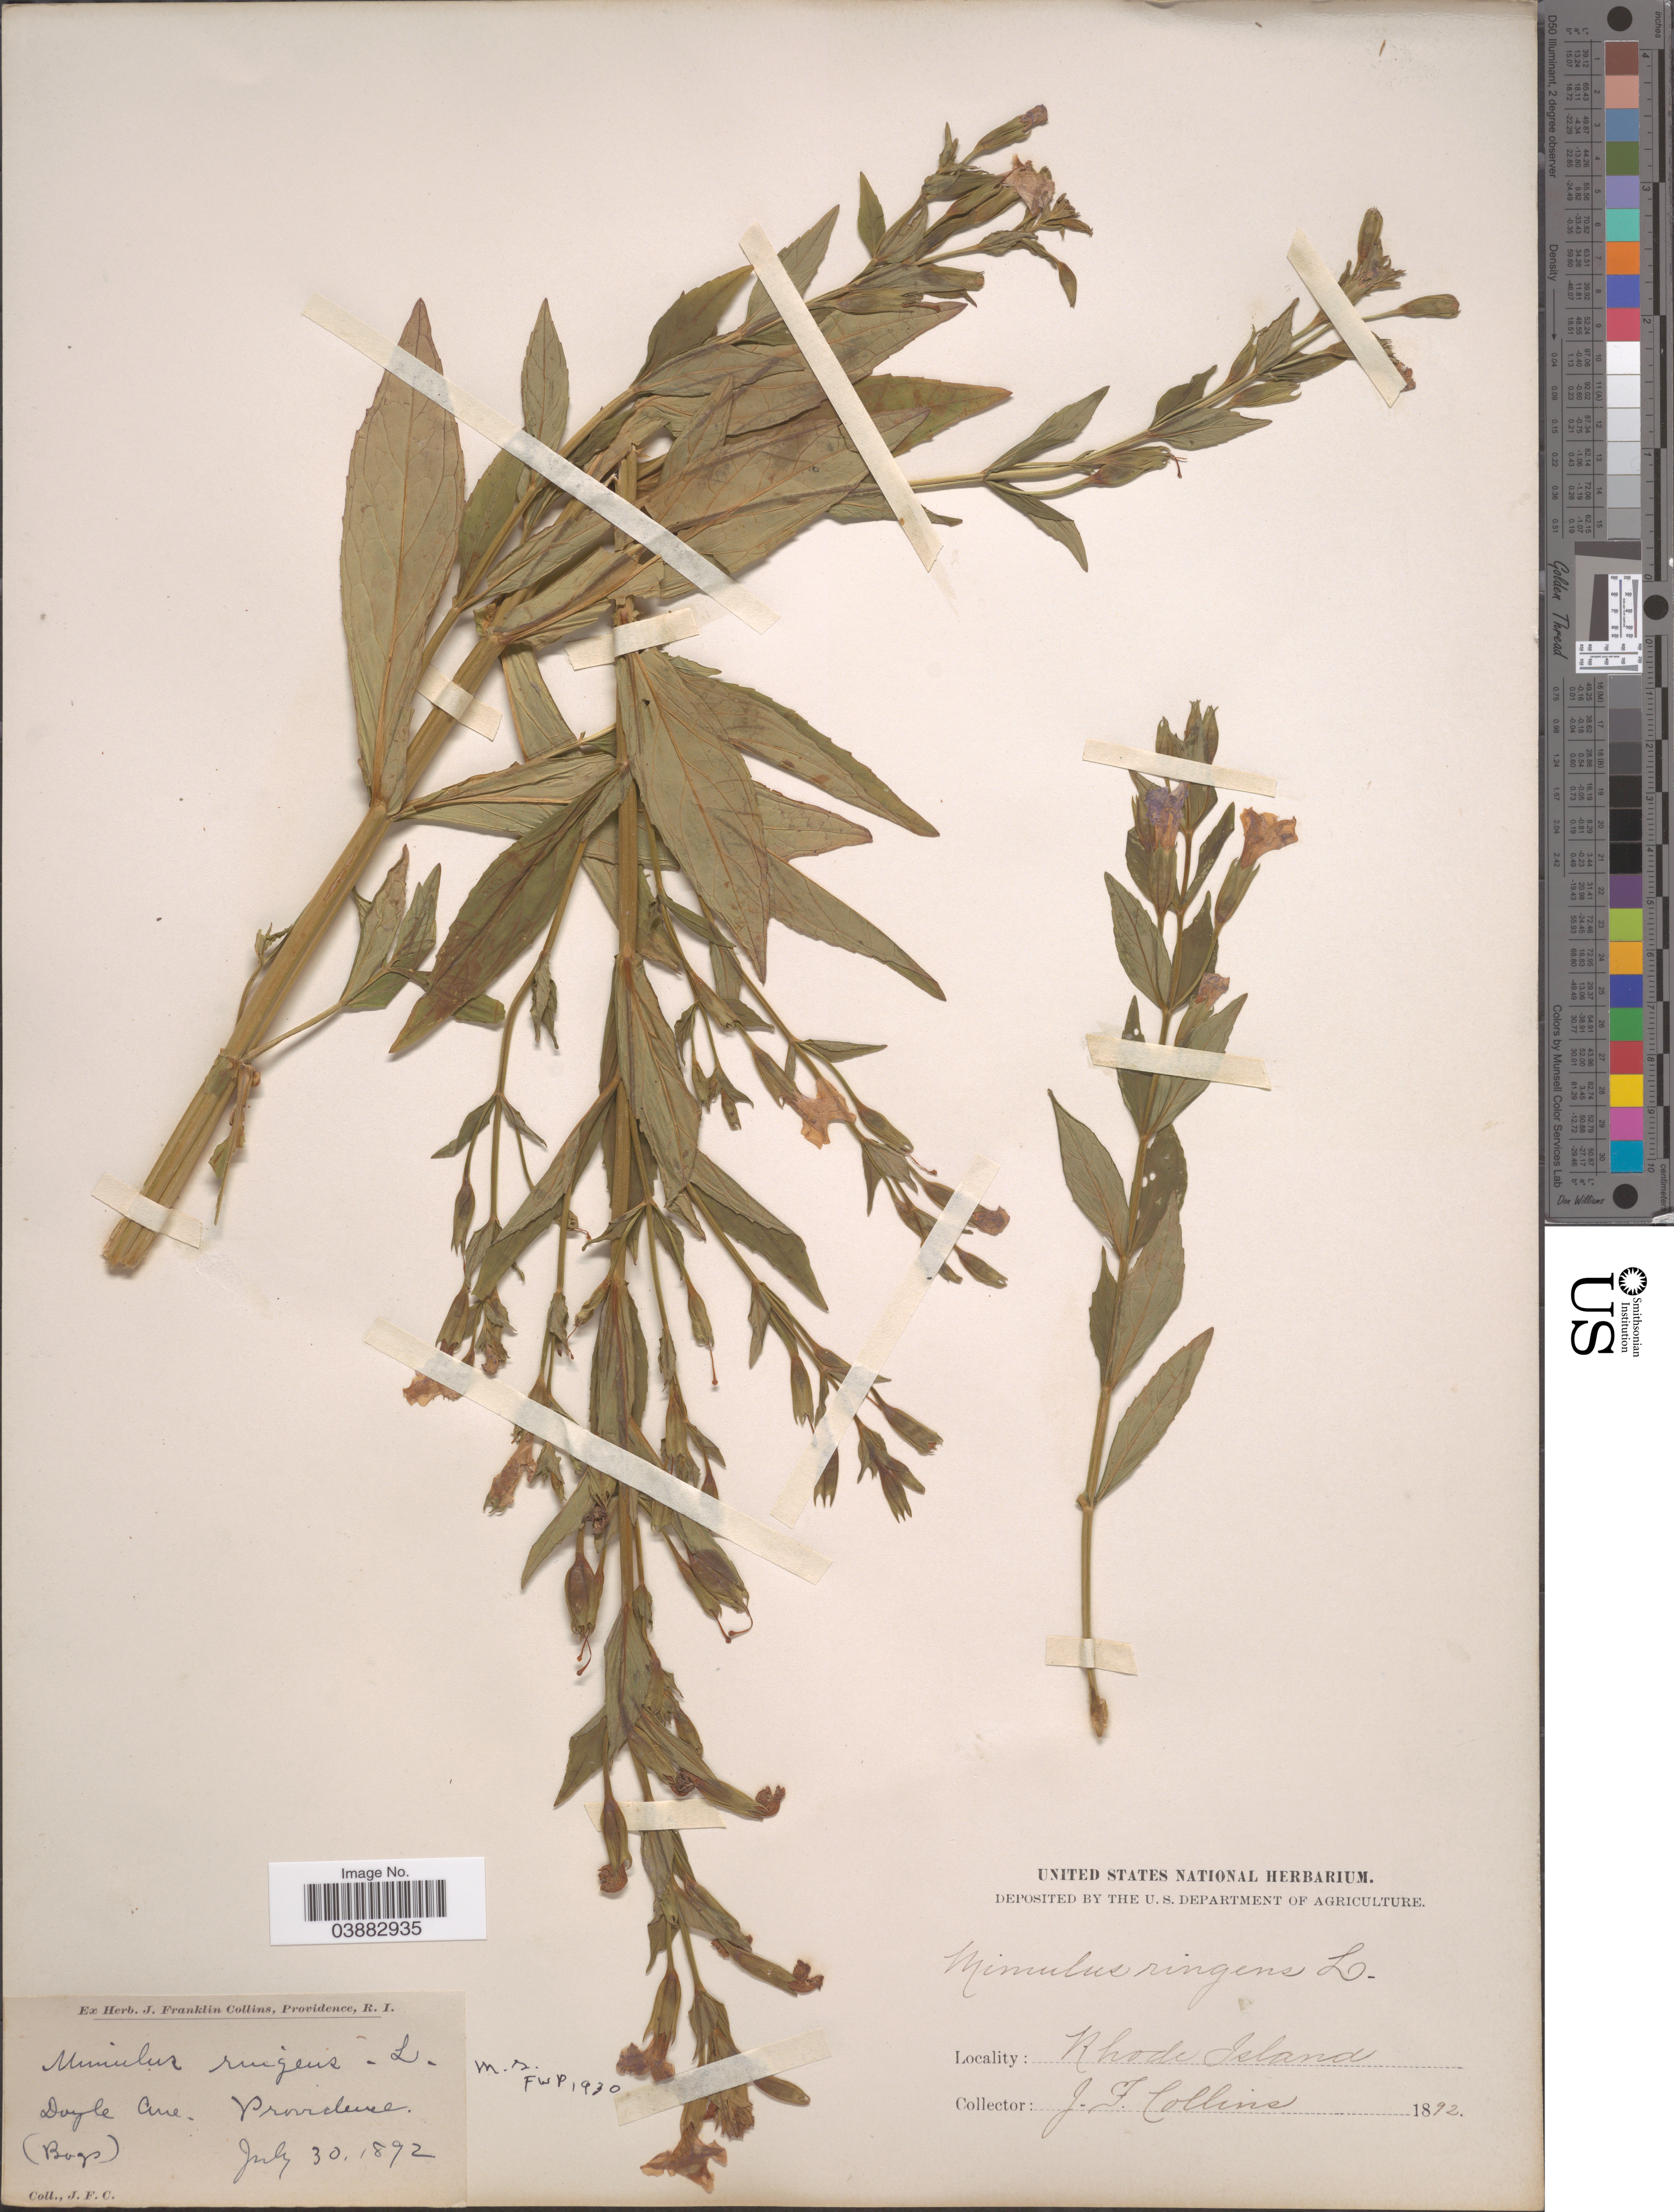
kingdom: Plantae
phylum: Tracheophyta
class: Magnoliopsida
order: Lamiales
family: Phrymaceae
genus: Mimulus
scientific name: Mimulus ringens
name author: L.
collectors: J. Collins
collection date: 1892-07-30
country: United States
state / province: Rhode Island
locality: Doyle Ave. Providence.